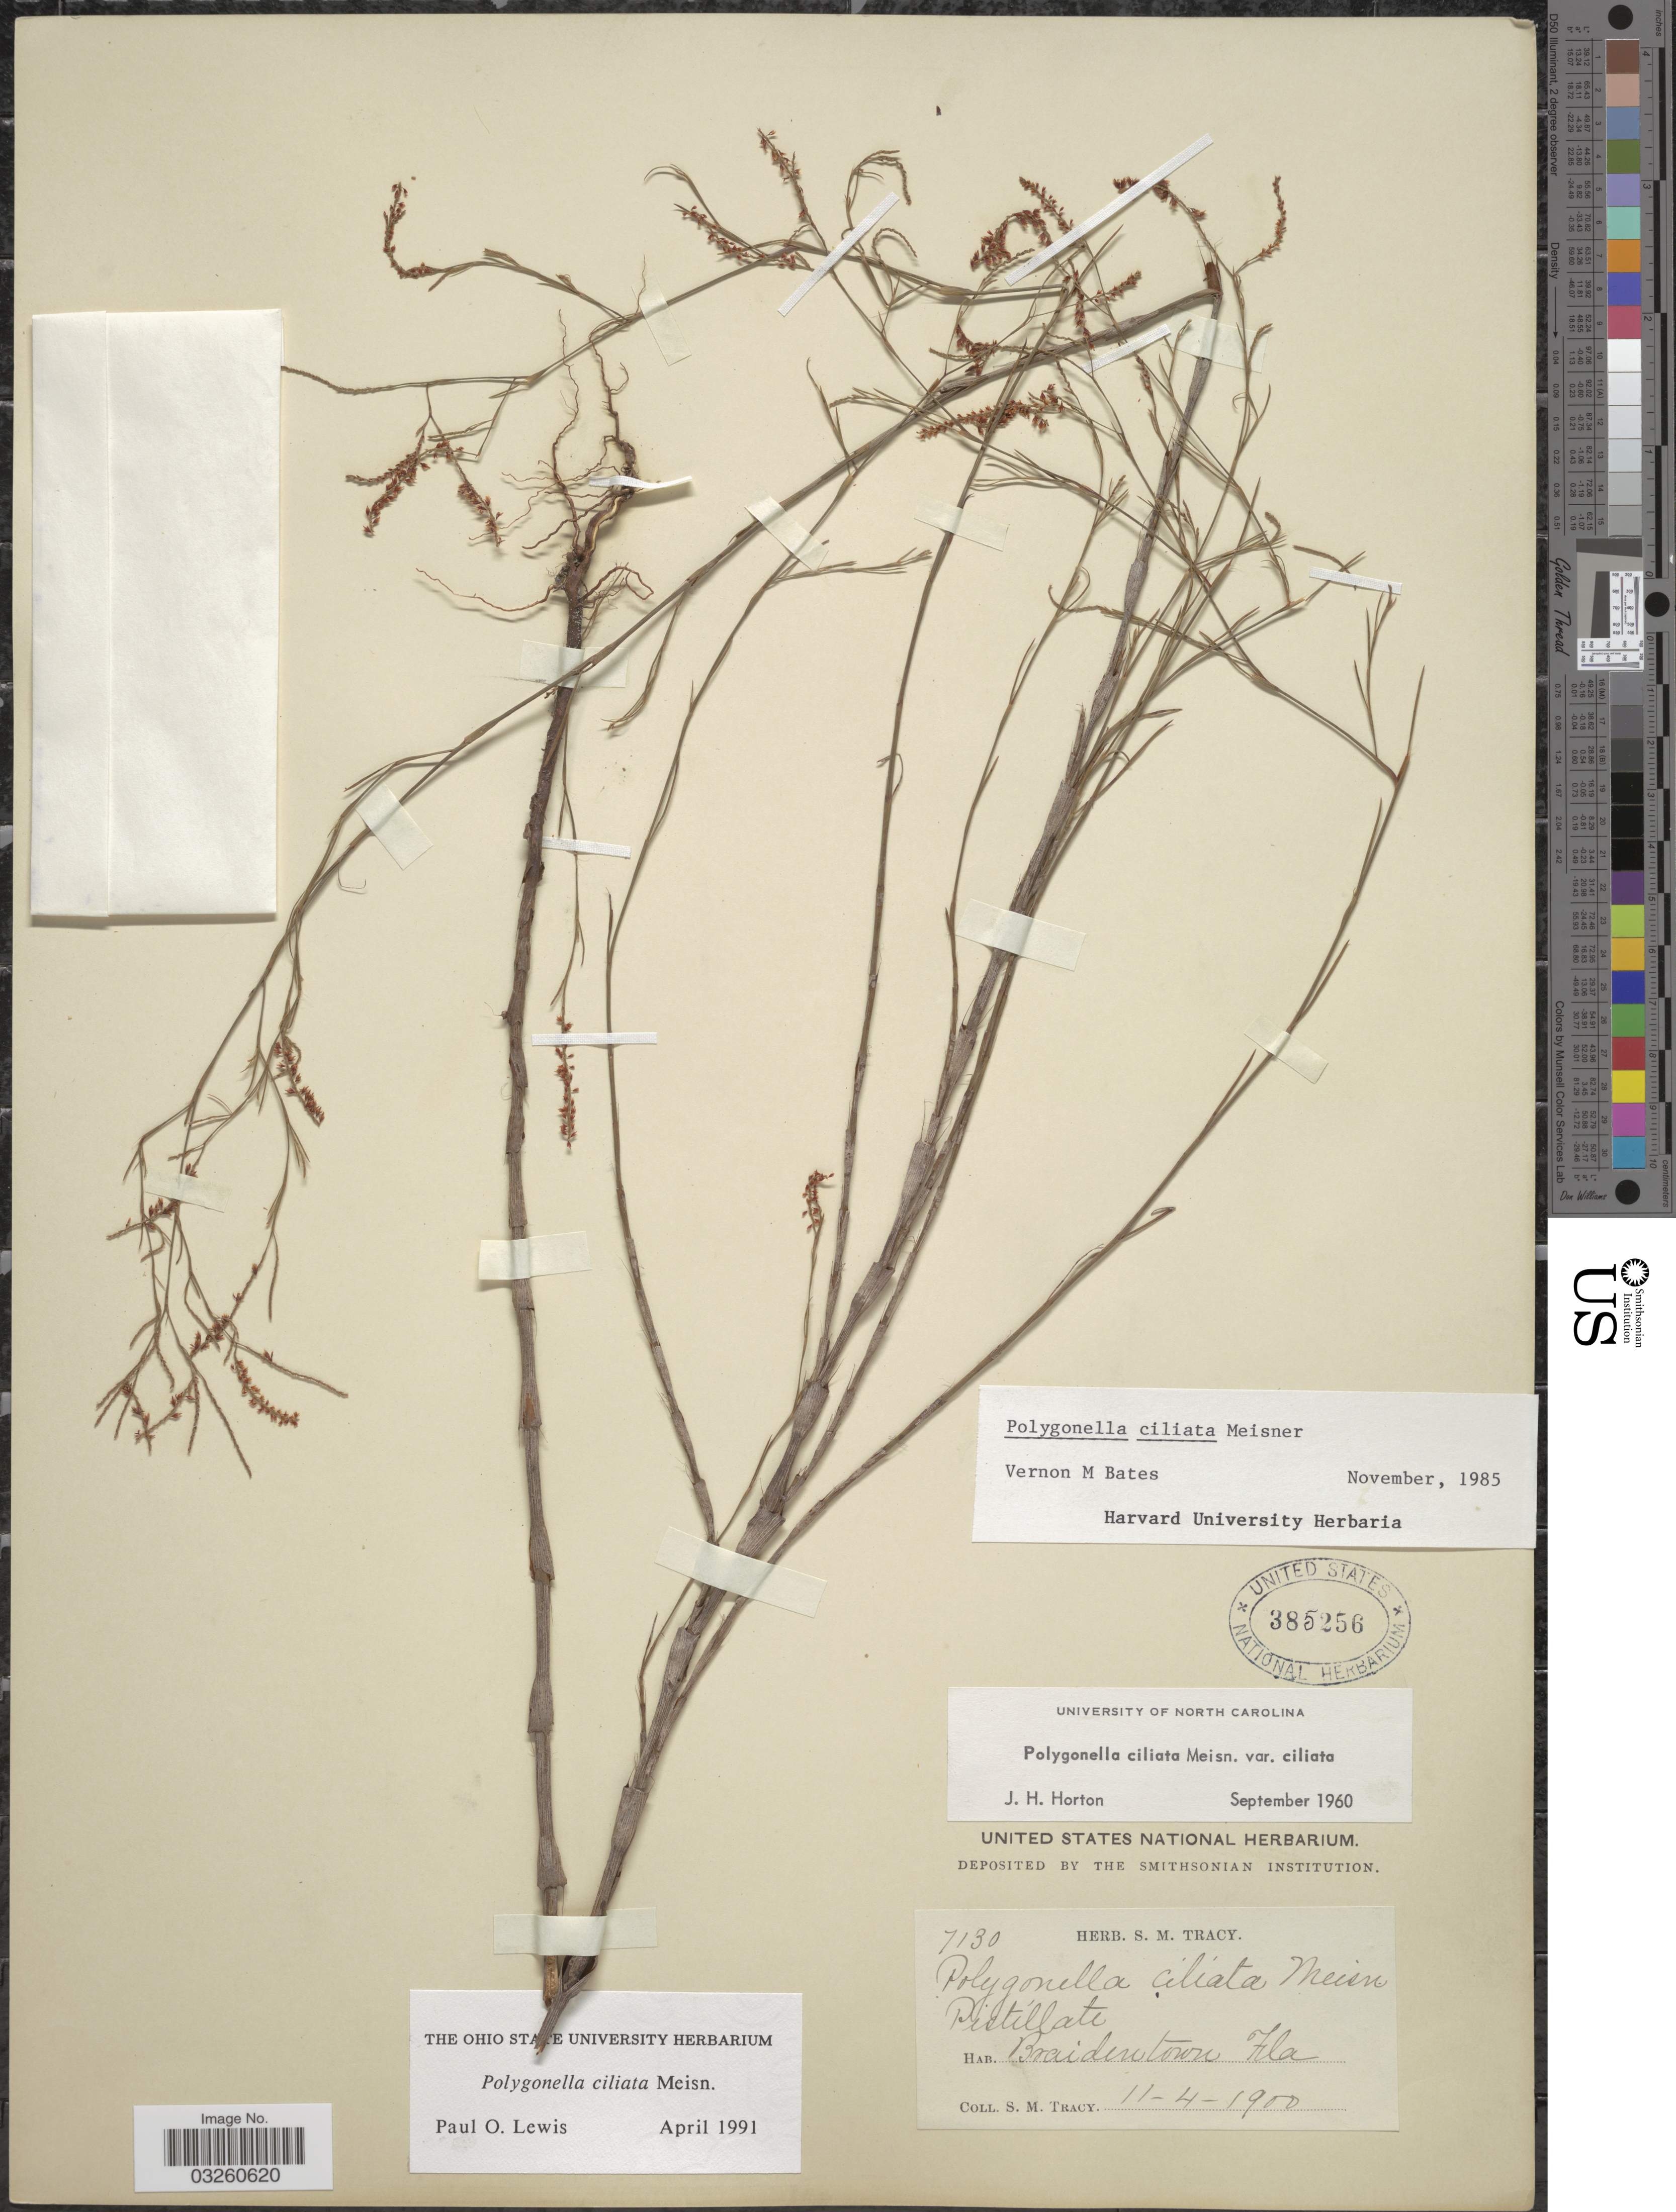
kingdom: Plantae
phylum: Tracheophyta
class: Magnoliopsida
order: Caryophyllales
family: Polygonaceae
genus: Polygonella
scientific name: Polygonella ciliata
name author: Meisn.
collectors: S. M. Tracy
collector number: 7130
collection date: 1900-11-04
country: United States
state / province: Florida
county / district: Manatee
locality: Braidentown (present day: Bradenton)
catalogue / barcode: US 385256